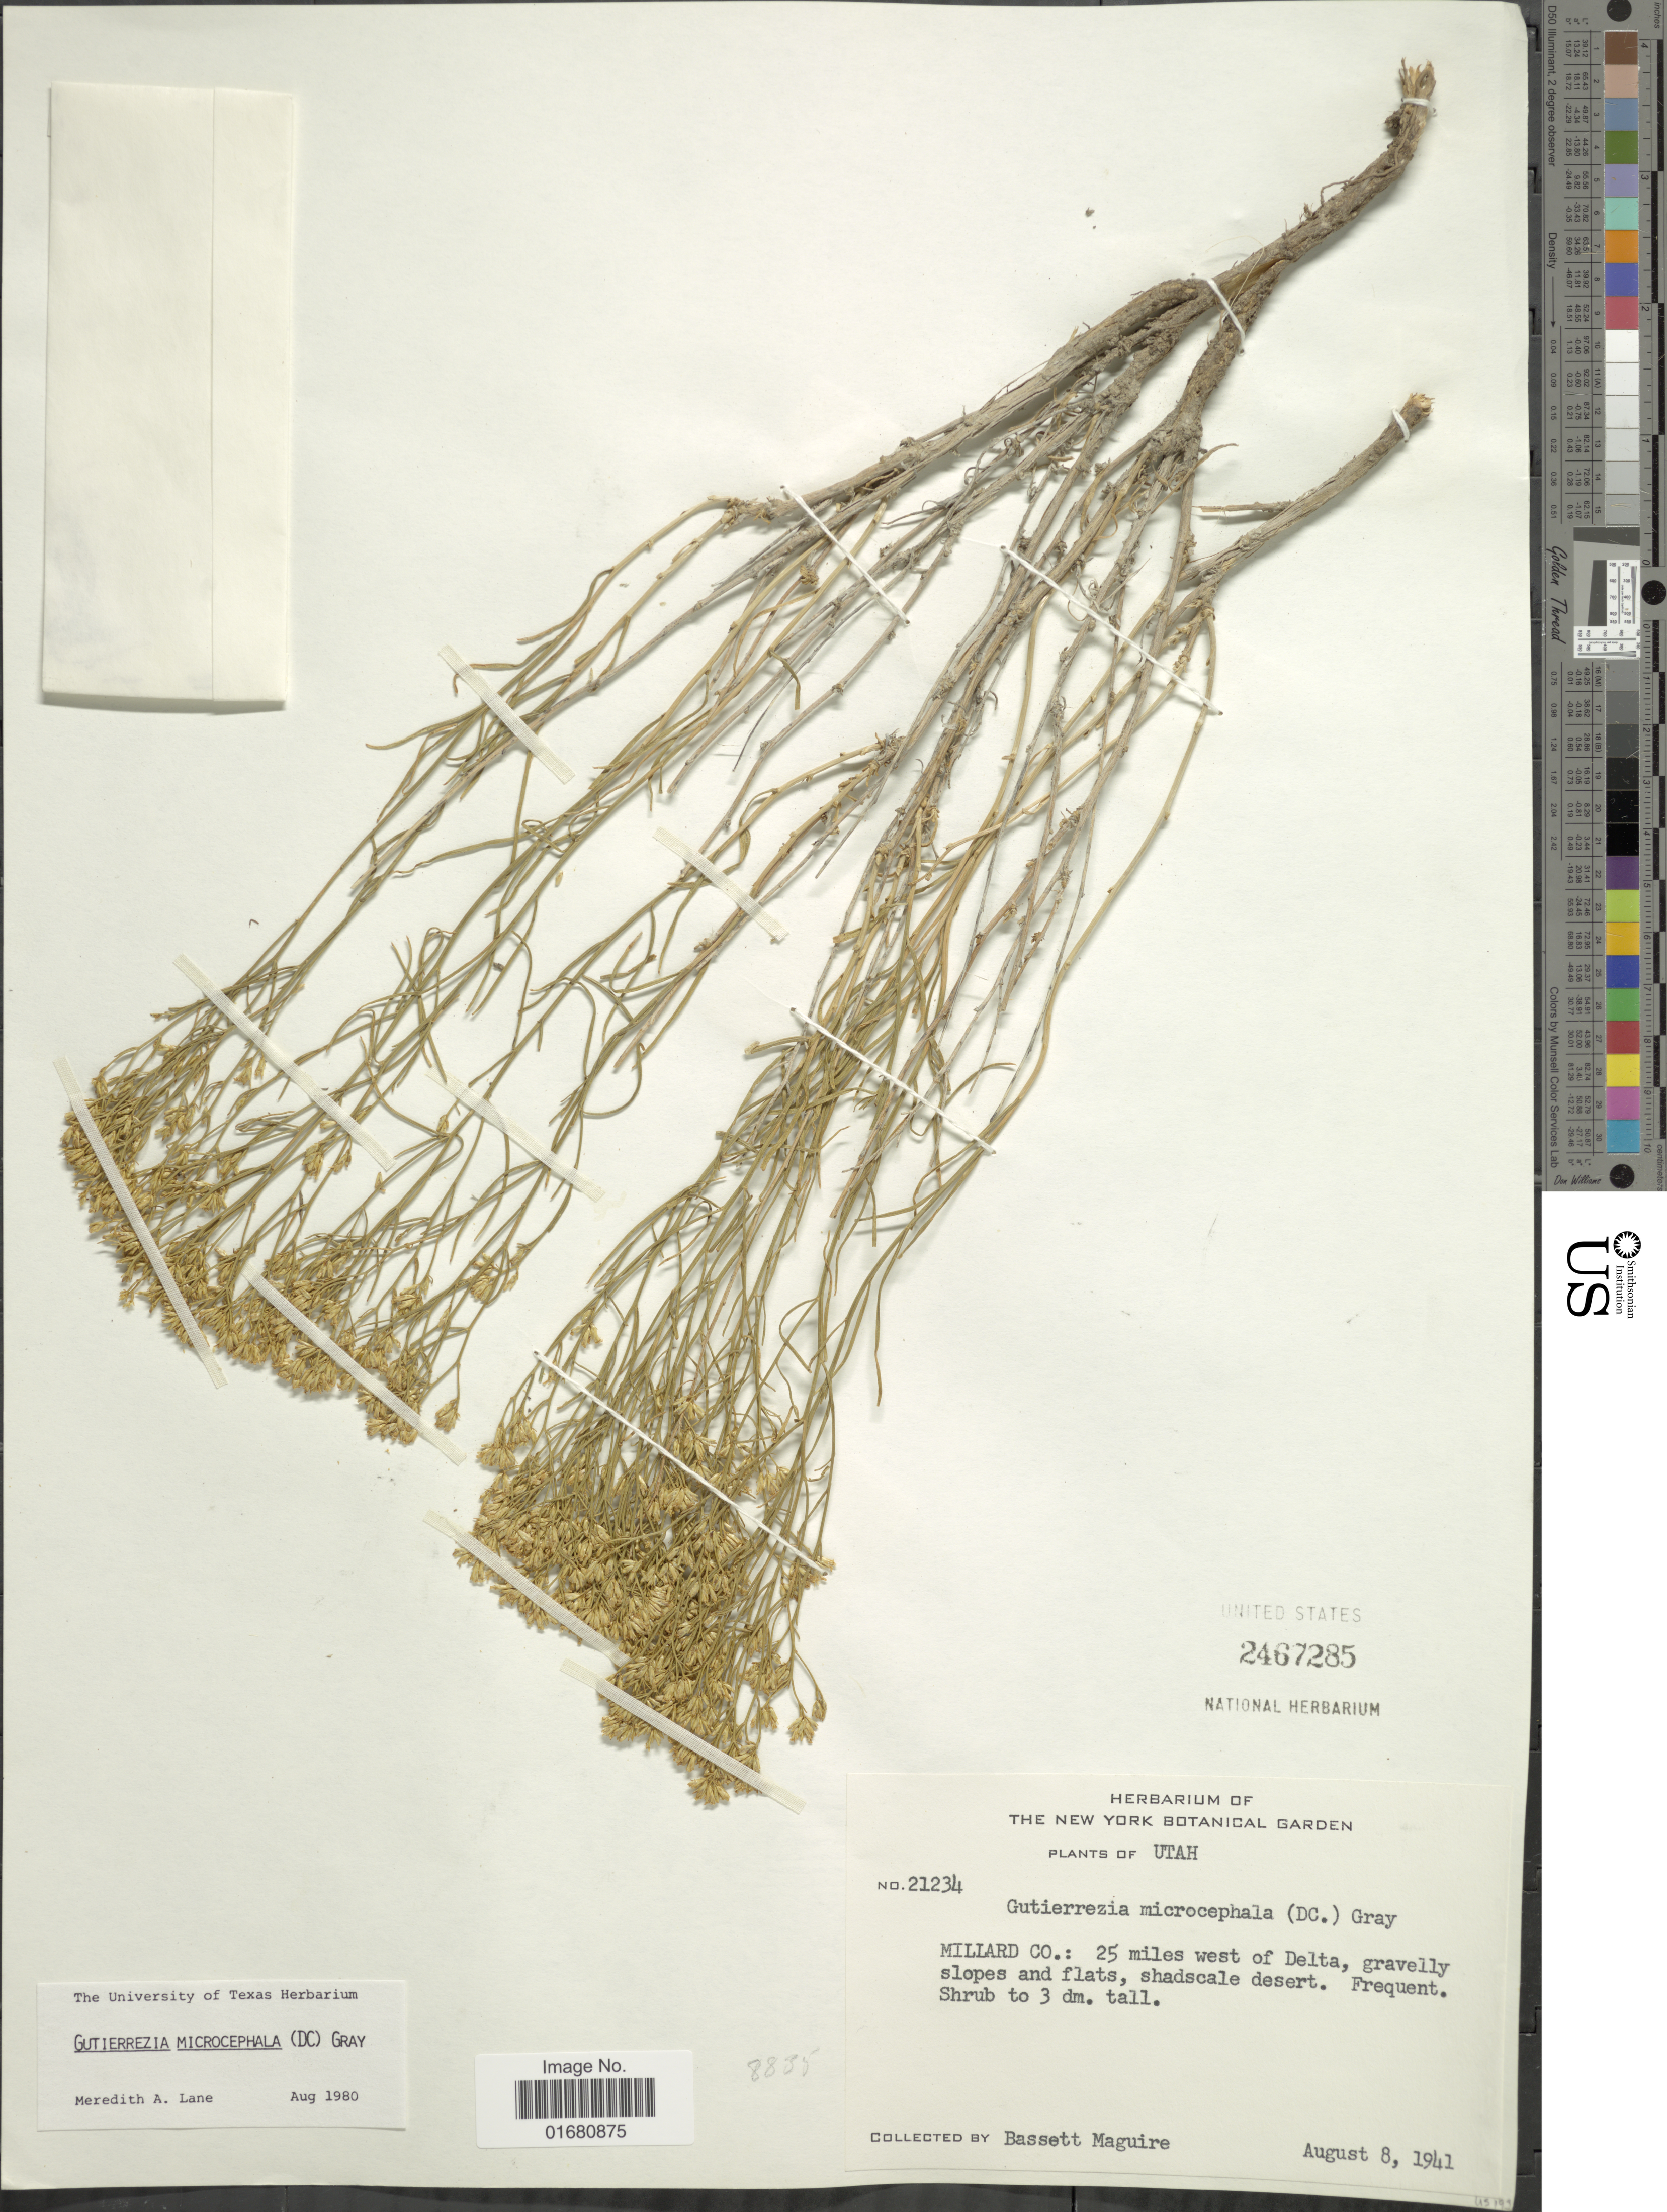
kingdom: Plantae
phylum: Tracheophyta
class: Magnoliopsida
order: Asterales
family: Asteraceae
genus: Gutierrezia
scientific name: Gutierrezia microcephala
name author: (DC.) A. Gray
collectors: B. Maguire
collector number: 21234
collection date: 1941-08-08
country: United States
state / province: Utah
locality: Millard Co.: 25 miles west of Delta, gravelly slopes and flats, shadscale desert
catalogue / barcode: US 2467285